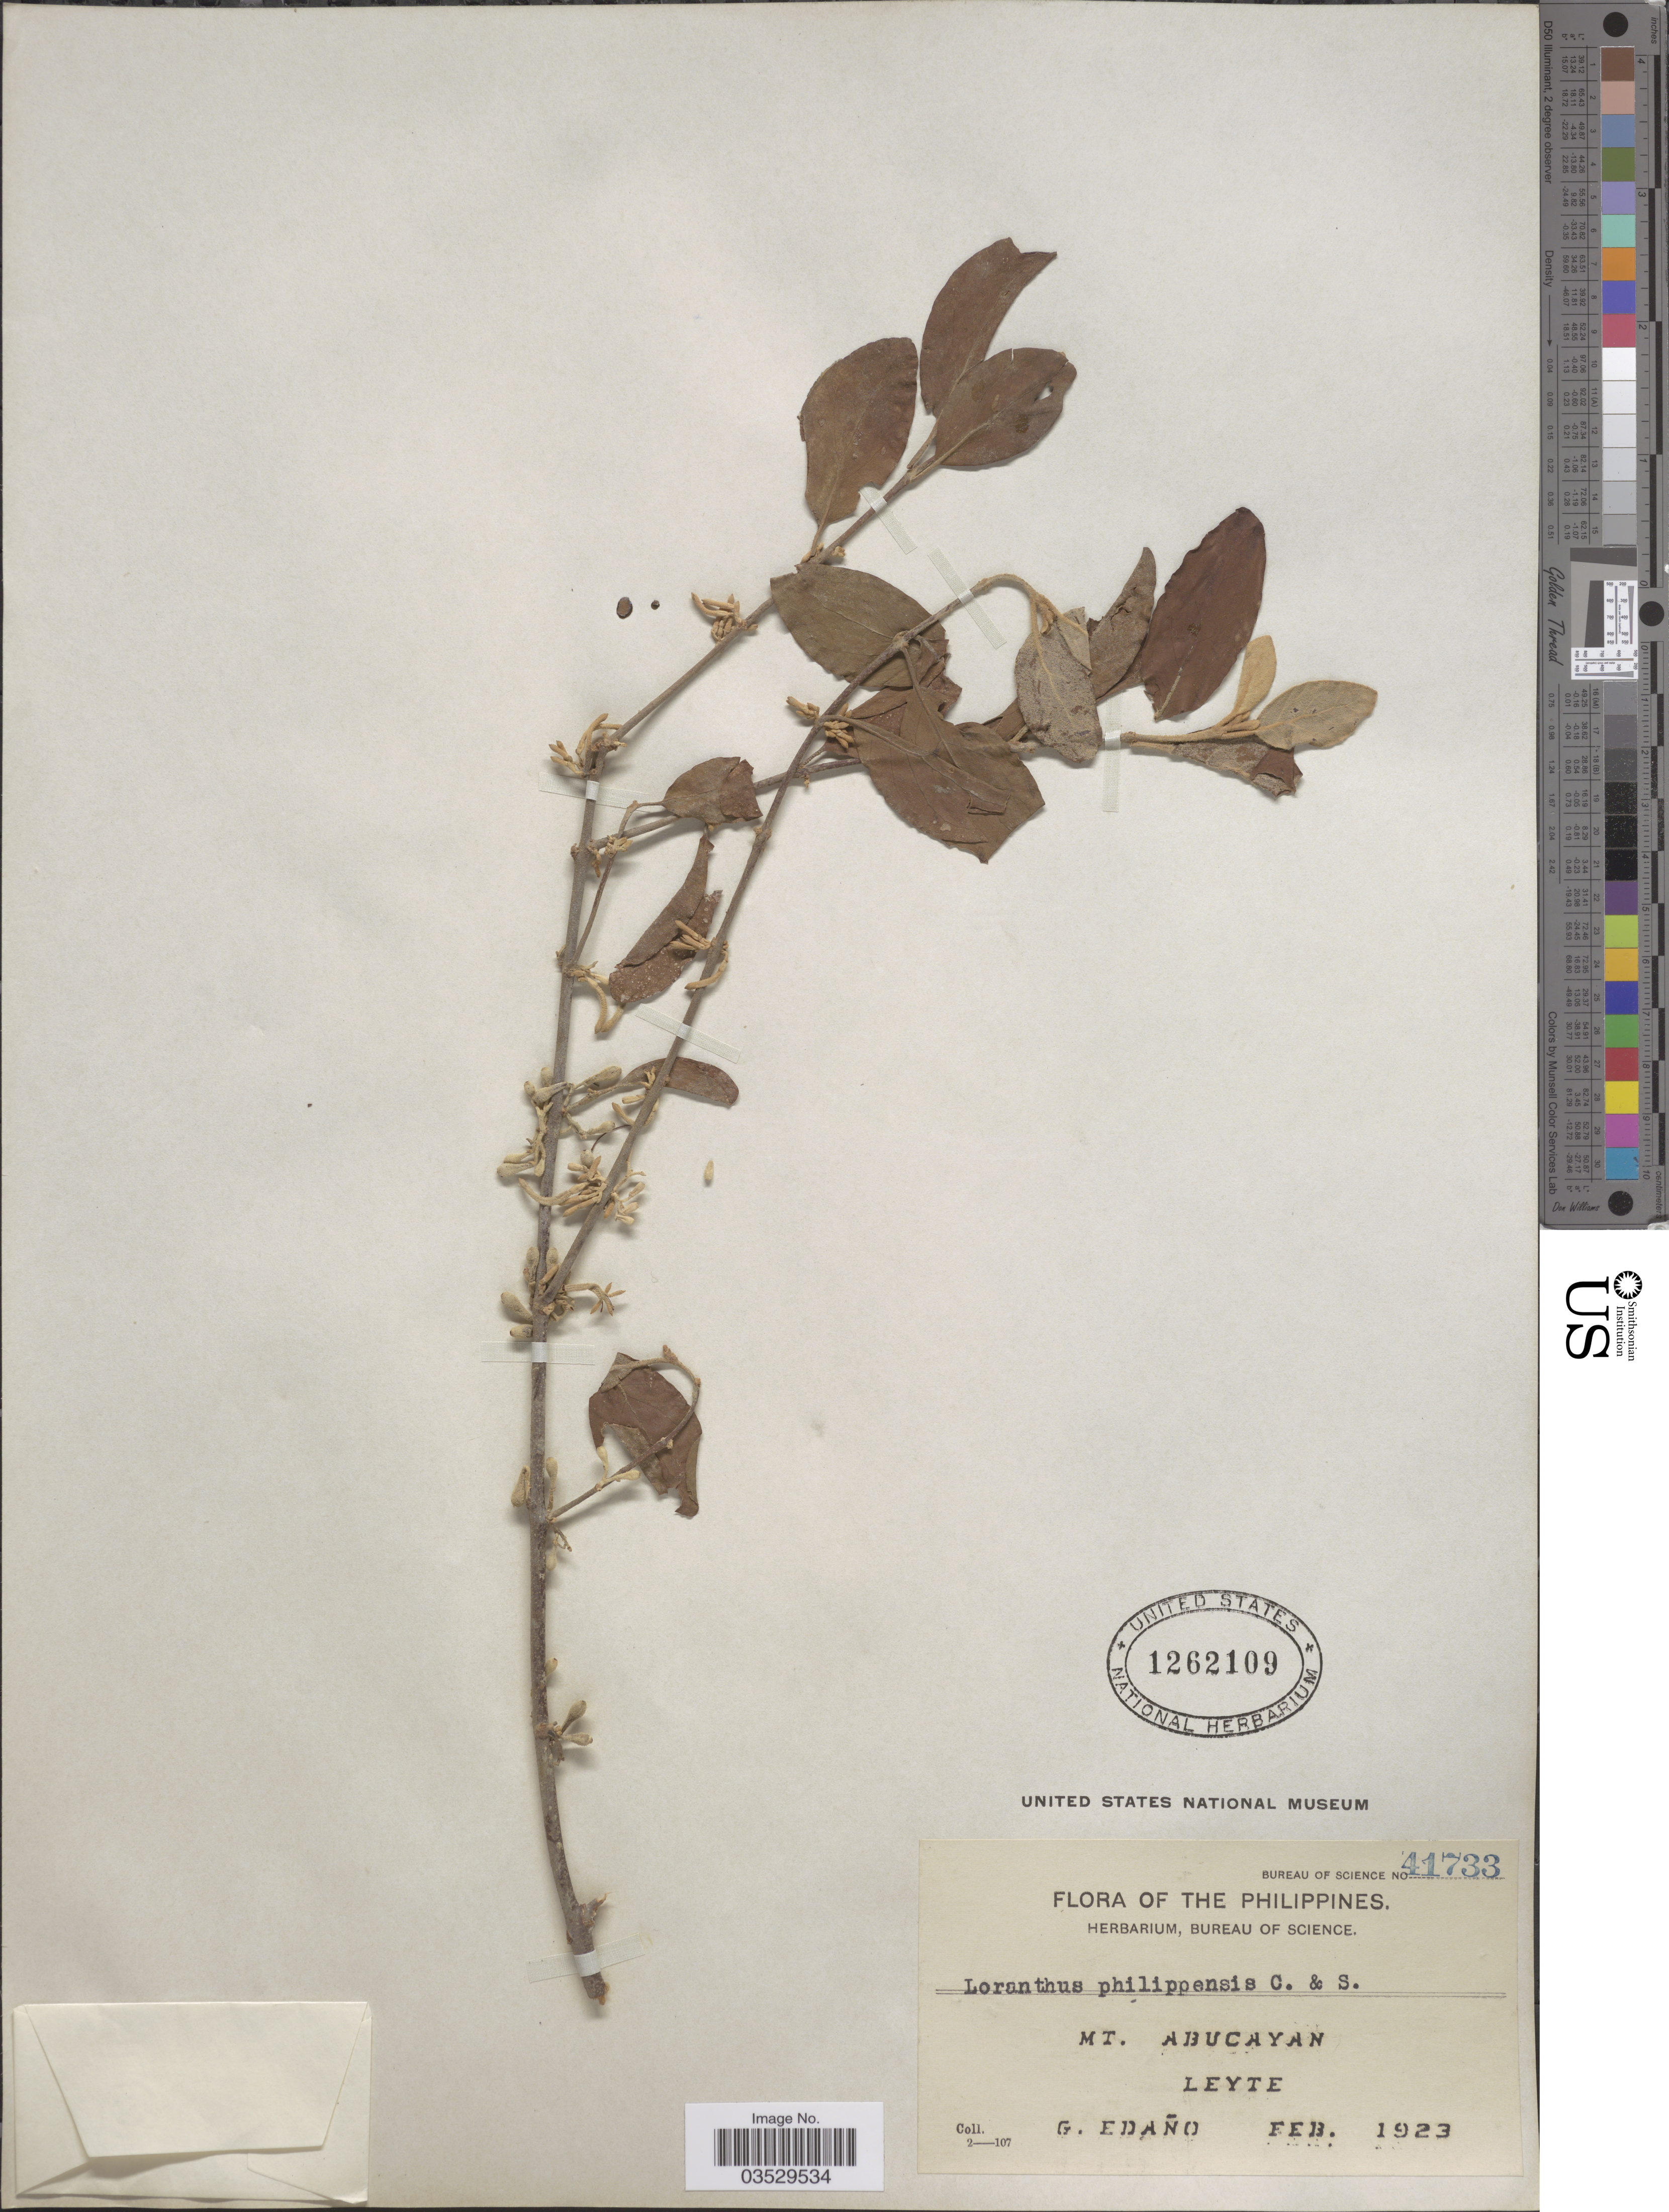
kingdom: Plantae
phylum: Tracheophyta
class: Magnoliopsida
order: Santalales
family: Loranthaceae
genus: Scurrula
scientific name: Scurrula atropurpurea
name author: (Blume) Danser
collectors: G. Edaño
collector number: Bureau of Science 41733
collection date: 1923-02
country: Philippines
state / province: Eastern Visayas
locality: Mt. Abucayan, Leyte.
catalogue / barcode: US 1262109